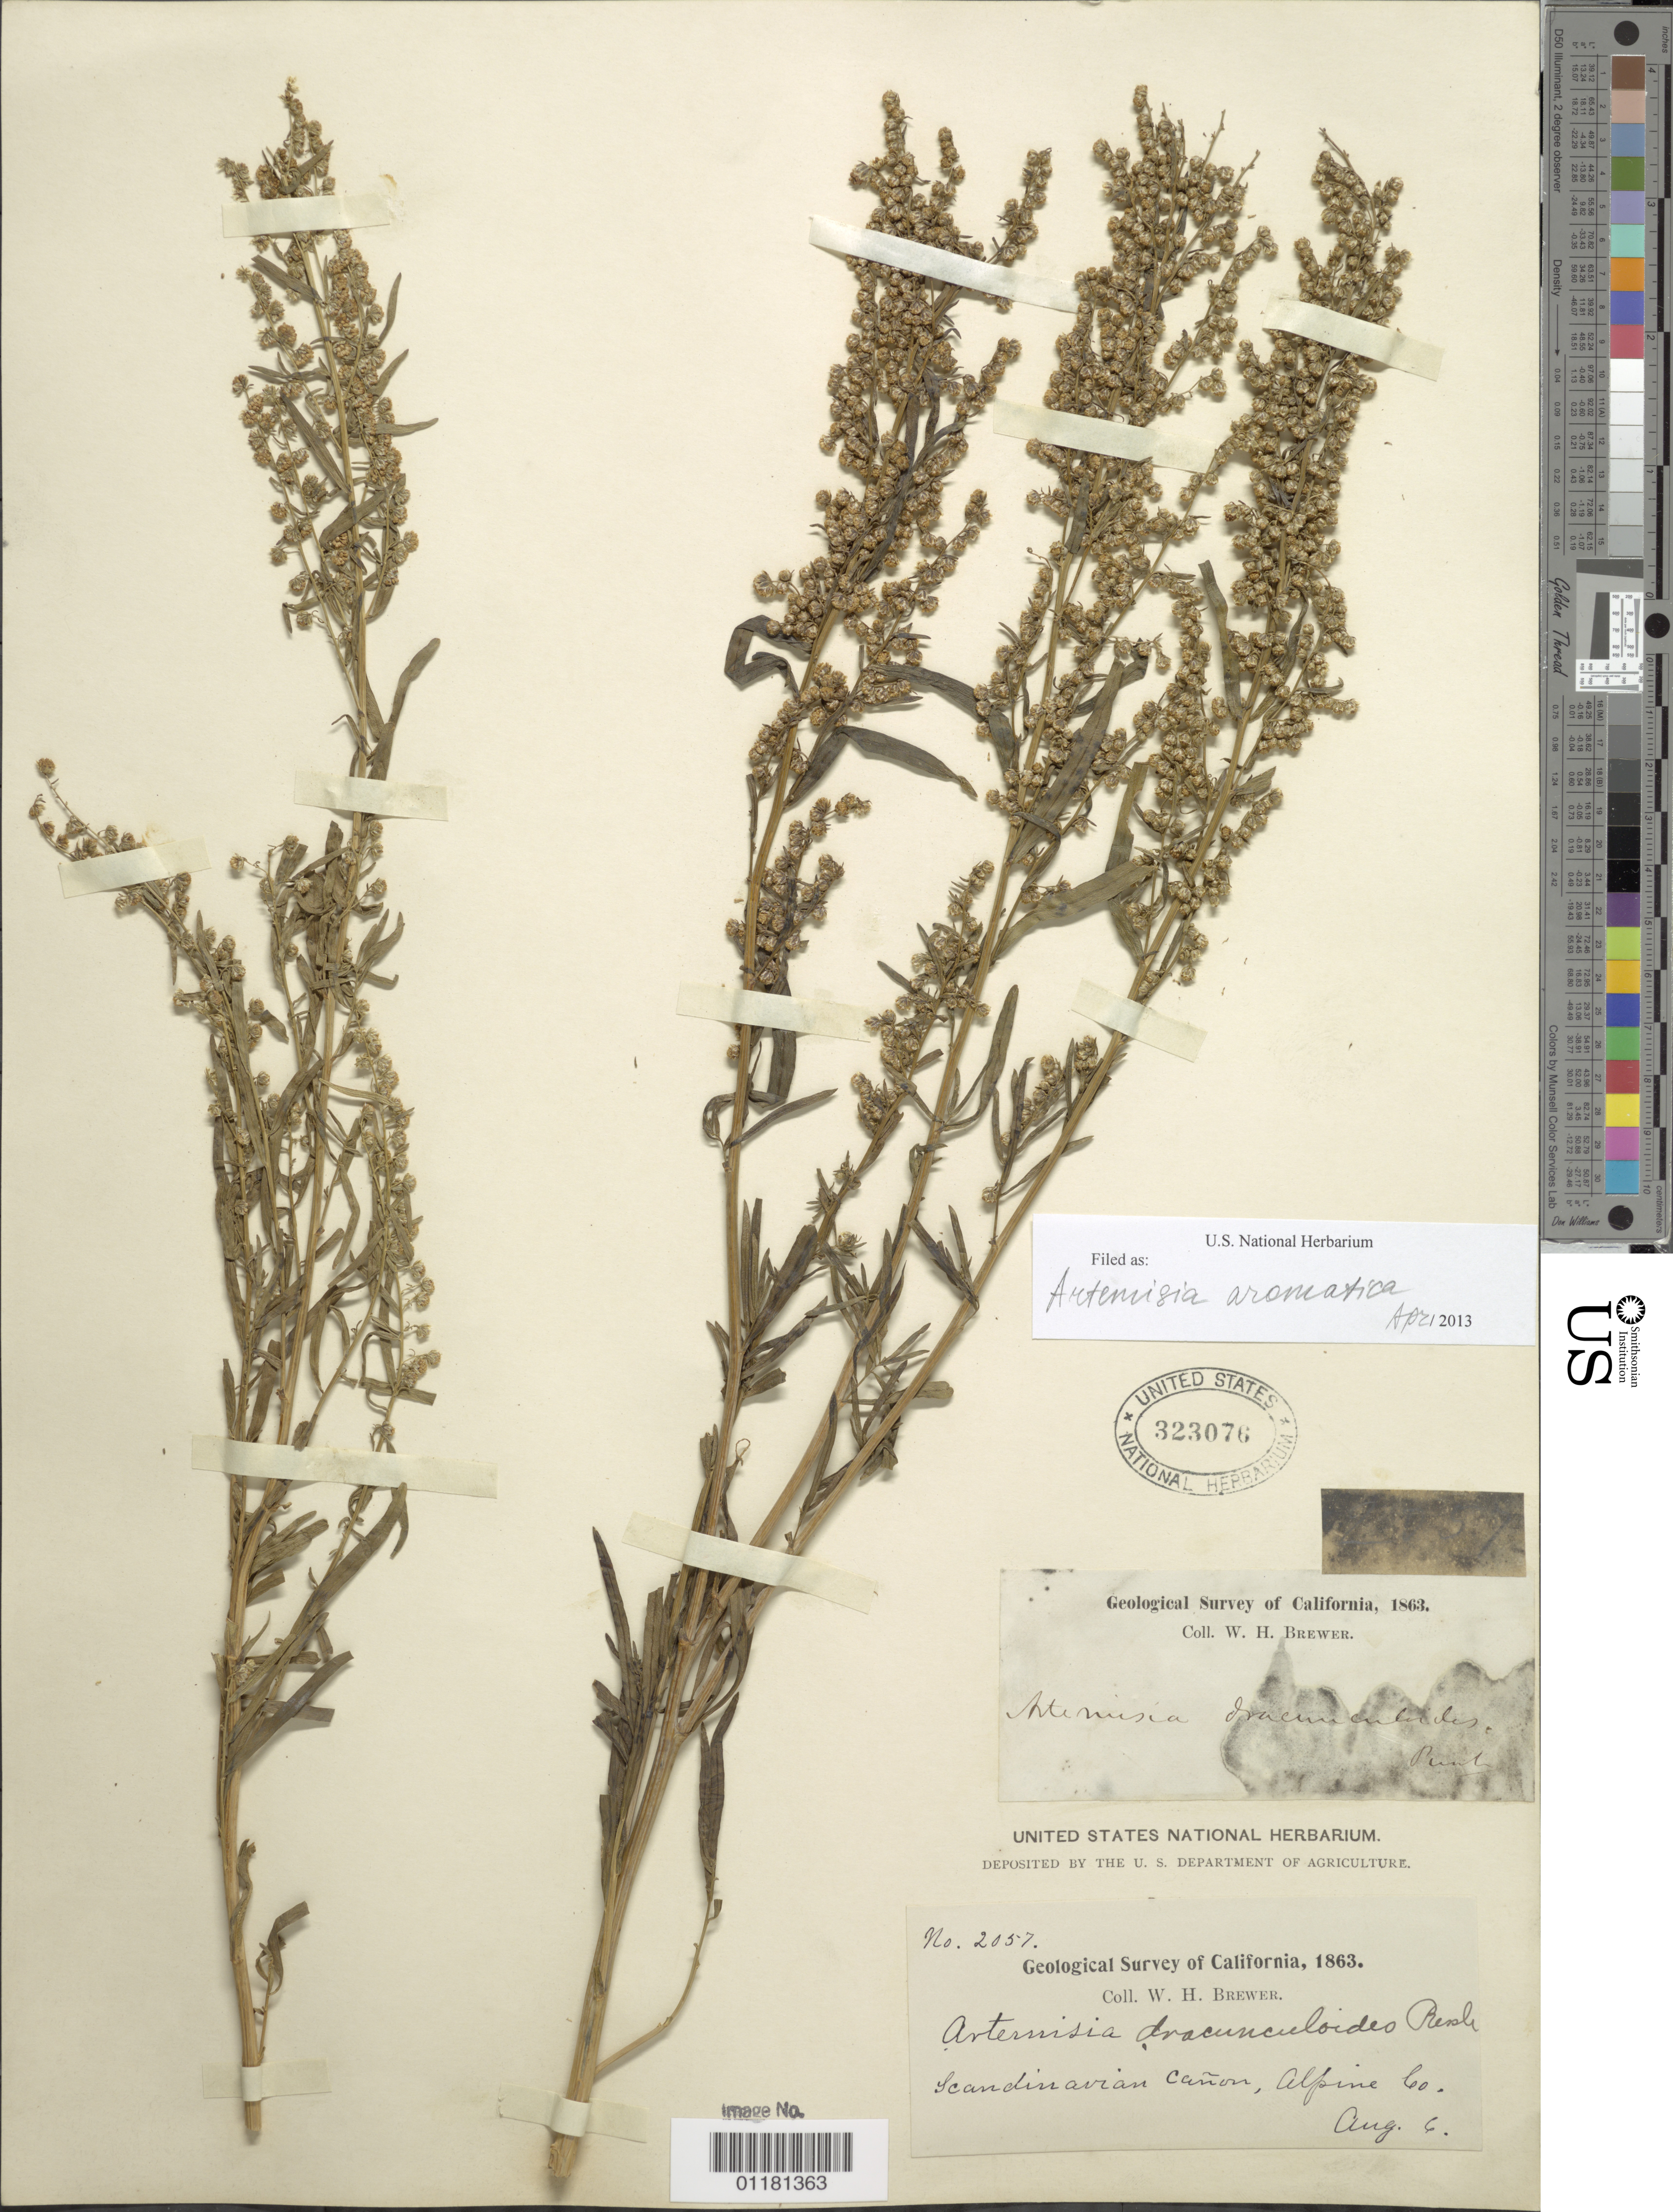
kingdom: Plantae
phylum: Tracheophyta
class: Magnoliopsida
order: Asterales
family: Asteraceae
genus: Artemisia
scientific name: Artemisia aromatica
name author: A. Nelson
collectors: W. H. Brewer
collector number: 2057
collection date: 1863-08-06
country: United States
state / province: California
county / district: Alpine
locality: Scandinavian Canyon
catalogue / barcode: US 323076